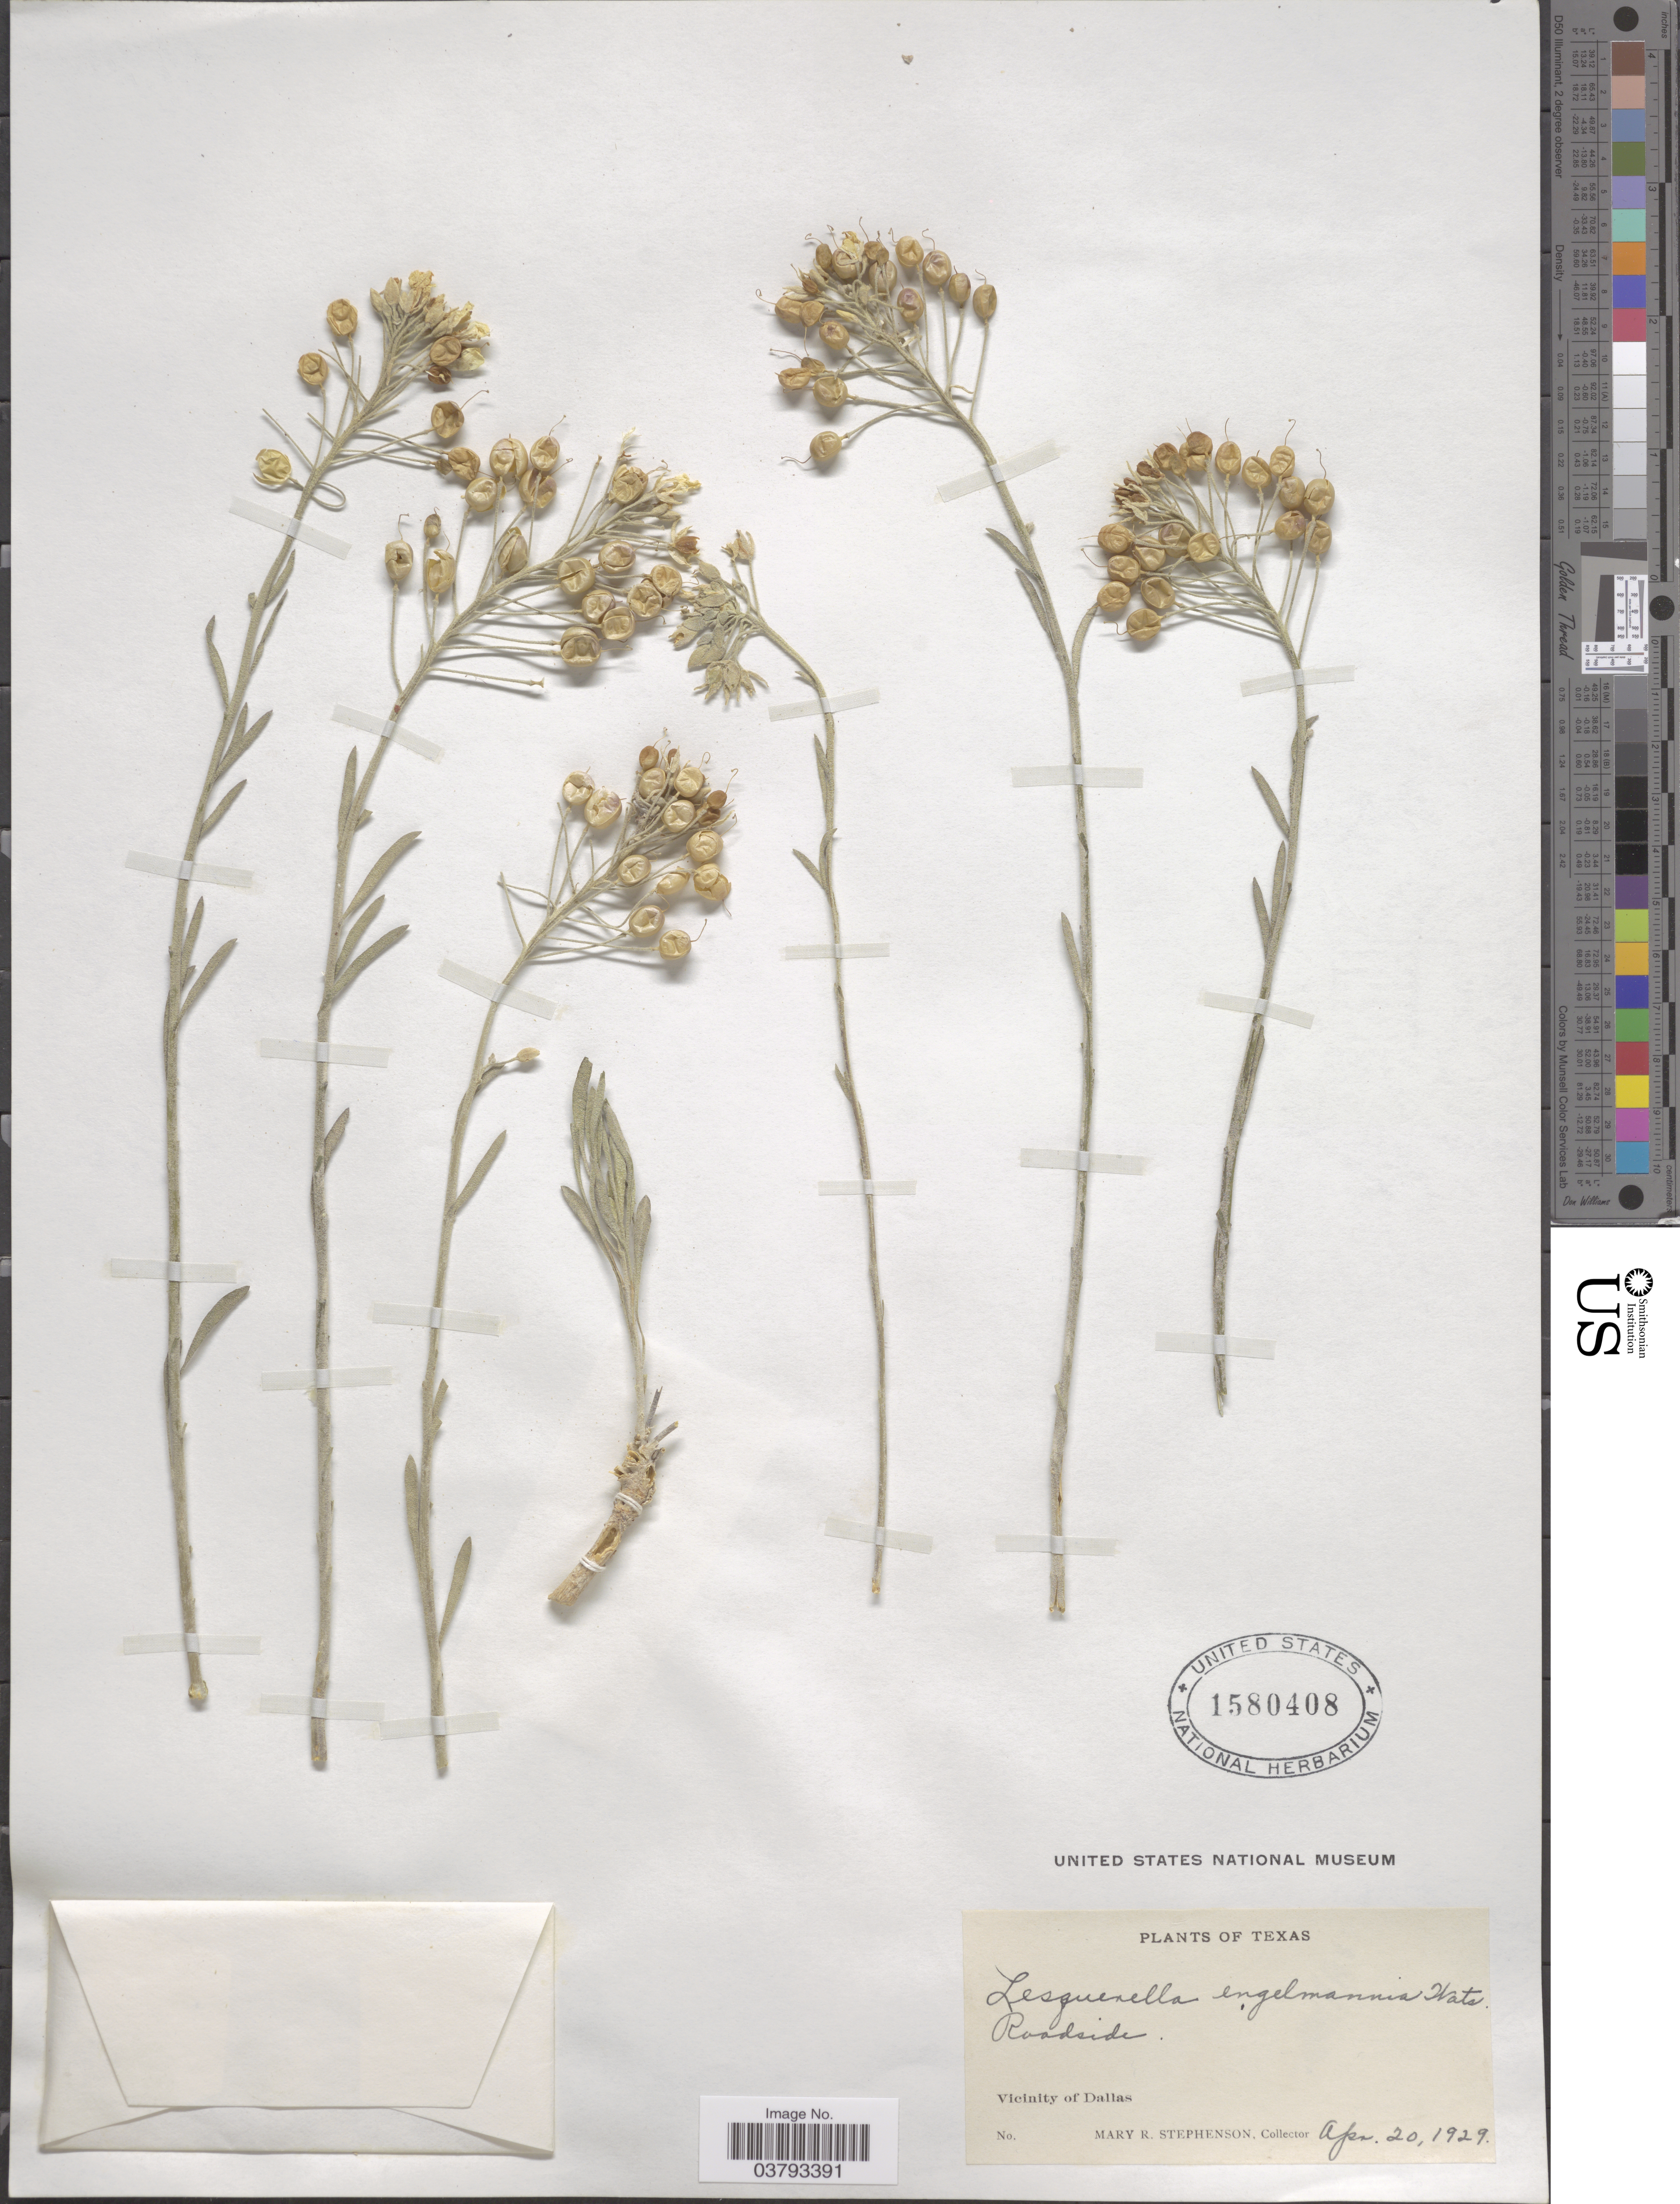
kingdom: Plantae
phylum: Tracheophyta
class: Magnoliopsida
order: Brassicales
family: Brassicaceae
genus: Lesquerella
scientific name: Lesquerella engelmannii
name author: (A. Gray) S. Watson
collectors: M. Stephenson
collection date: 1929-04-20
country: United States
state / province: Texas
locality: Vicinity of Dallas.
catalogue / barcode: US 1580408